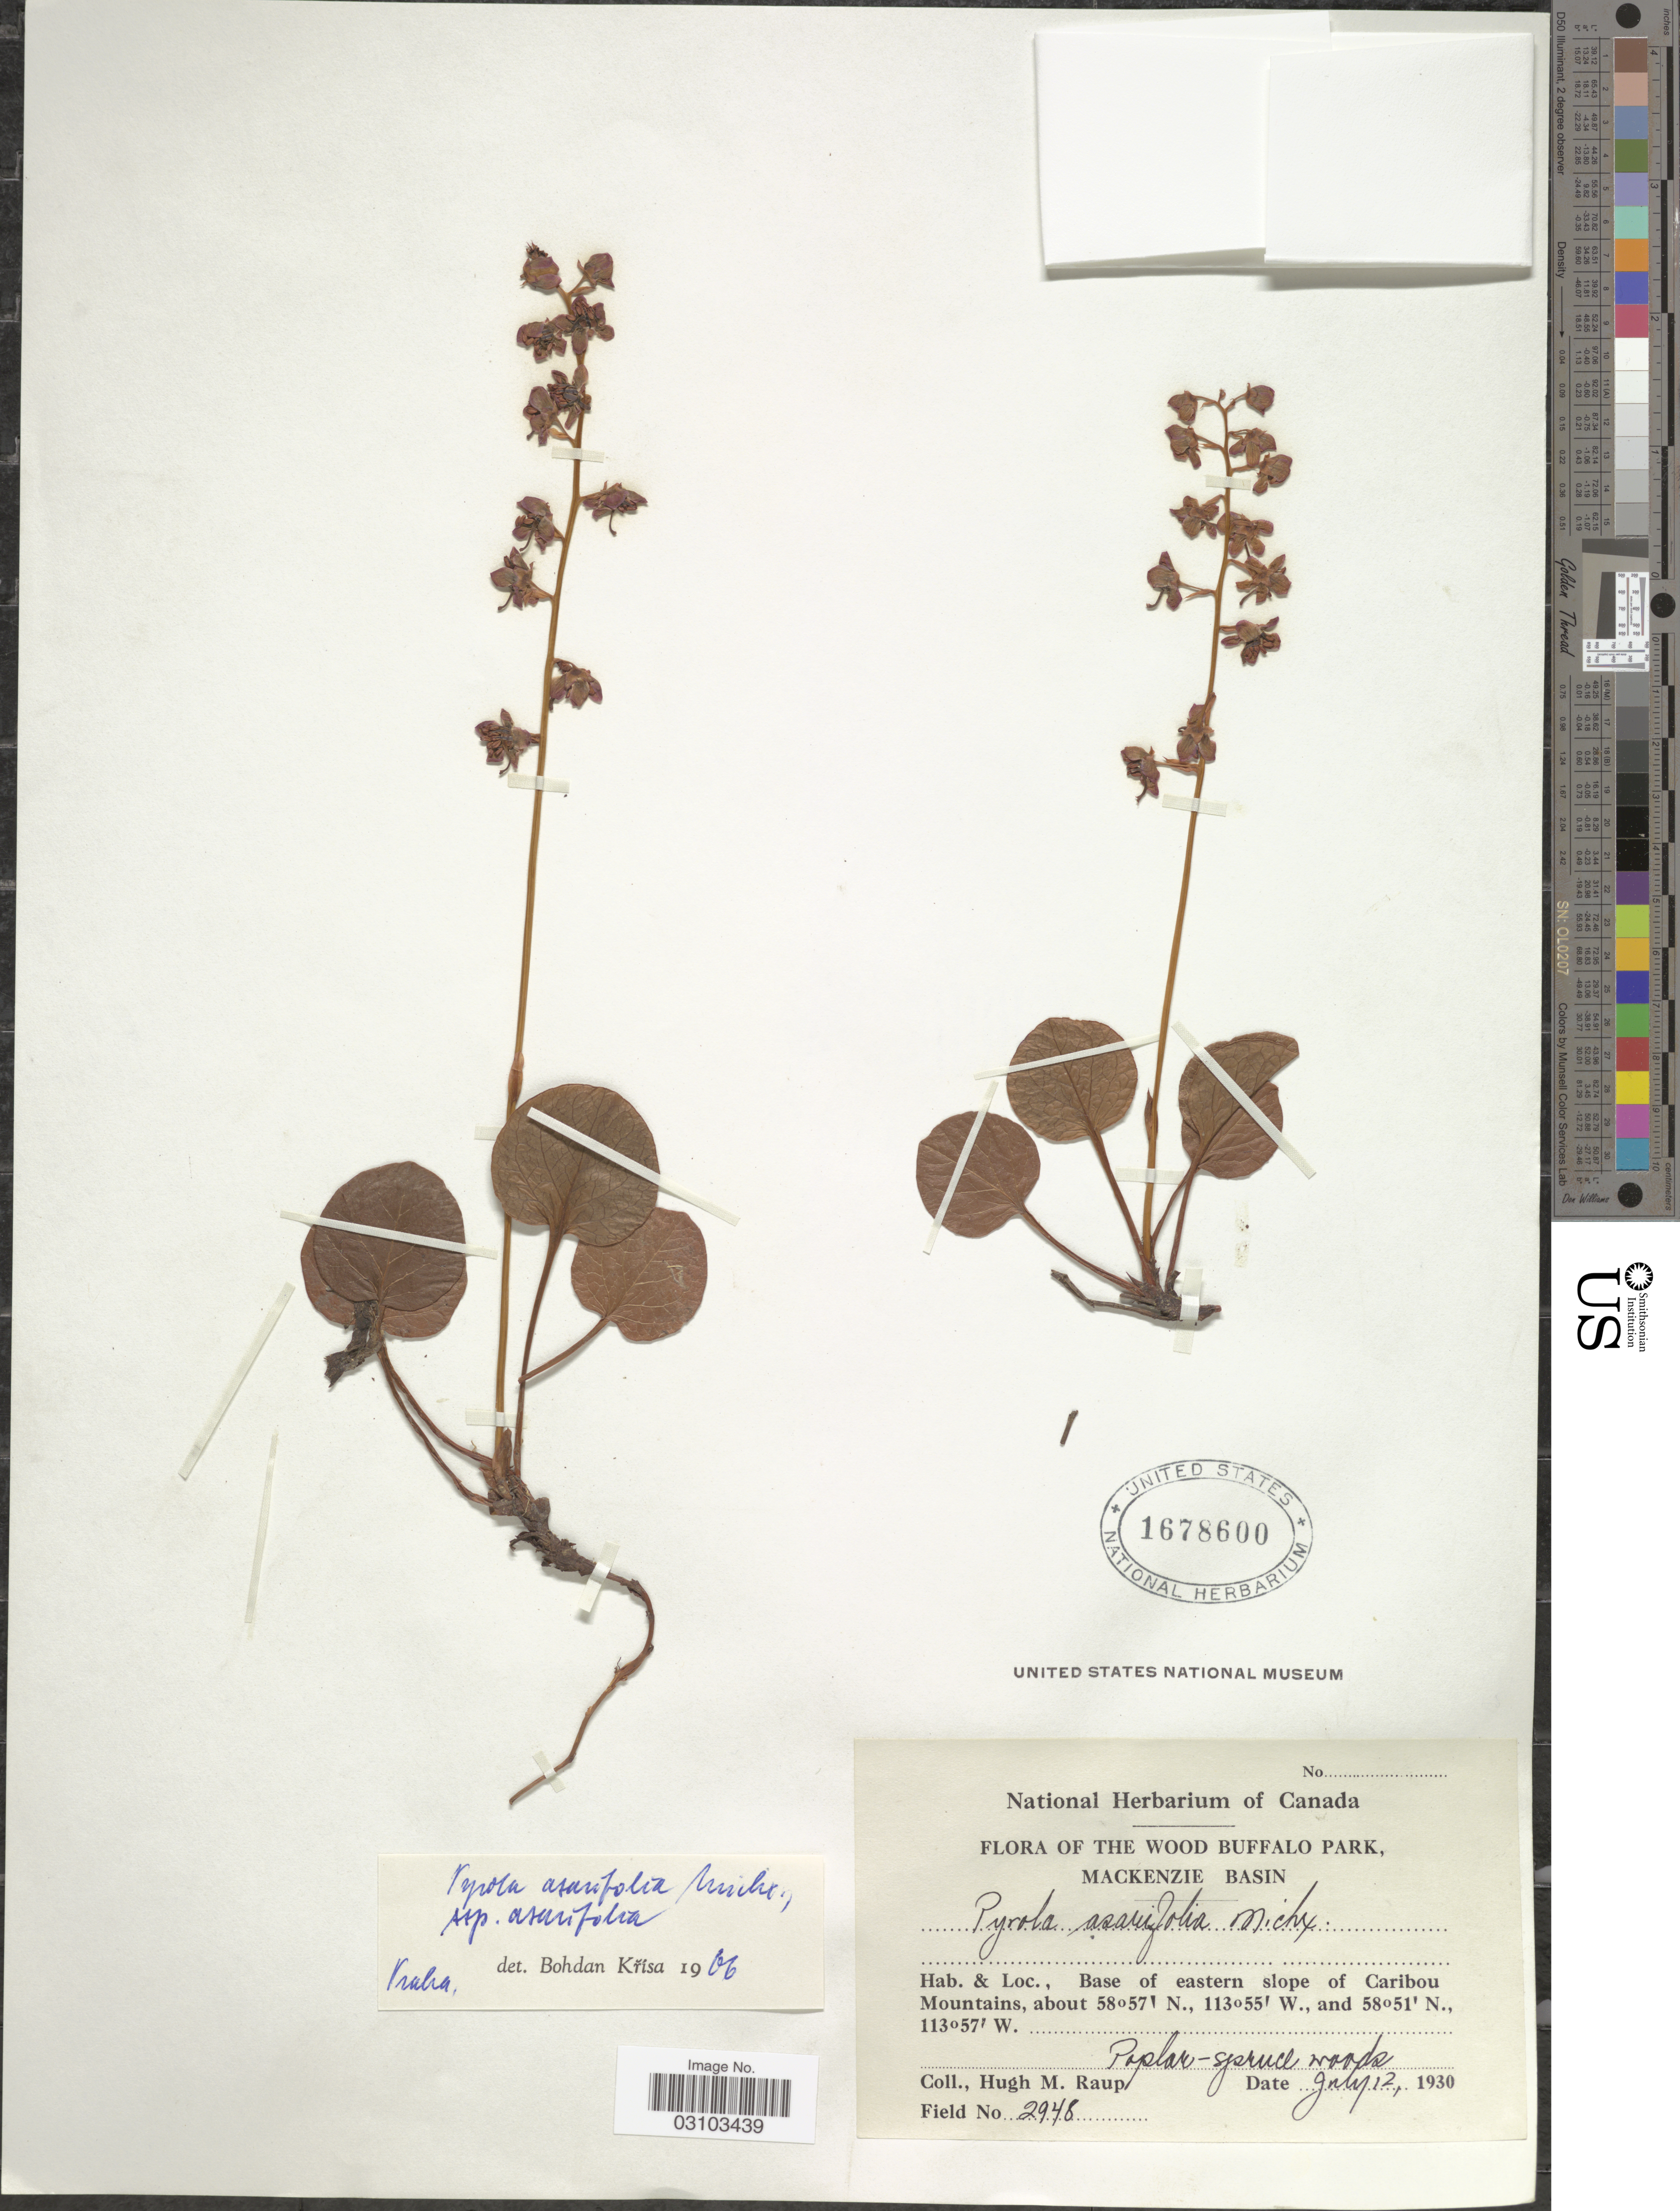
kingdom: Plantae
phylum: Tracheophyta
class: Magnoliopsida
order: Ericales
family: Ericaceae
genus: Pyrola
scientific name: Pyrola asarifolia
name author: Michx.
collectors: H. Raup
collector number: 2948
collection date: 1930-07-12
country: Canada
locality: The Wood Buffalo Park, Mackenzie Basin, Base of eastern slope of Caribou Mountains.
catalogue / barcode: US 1678600